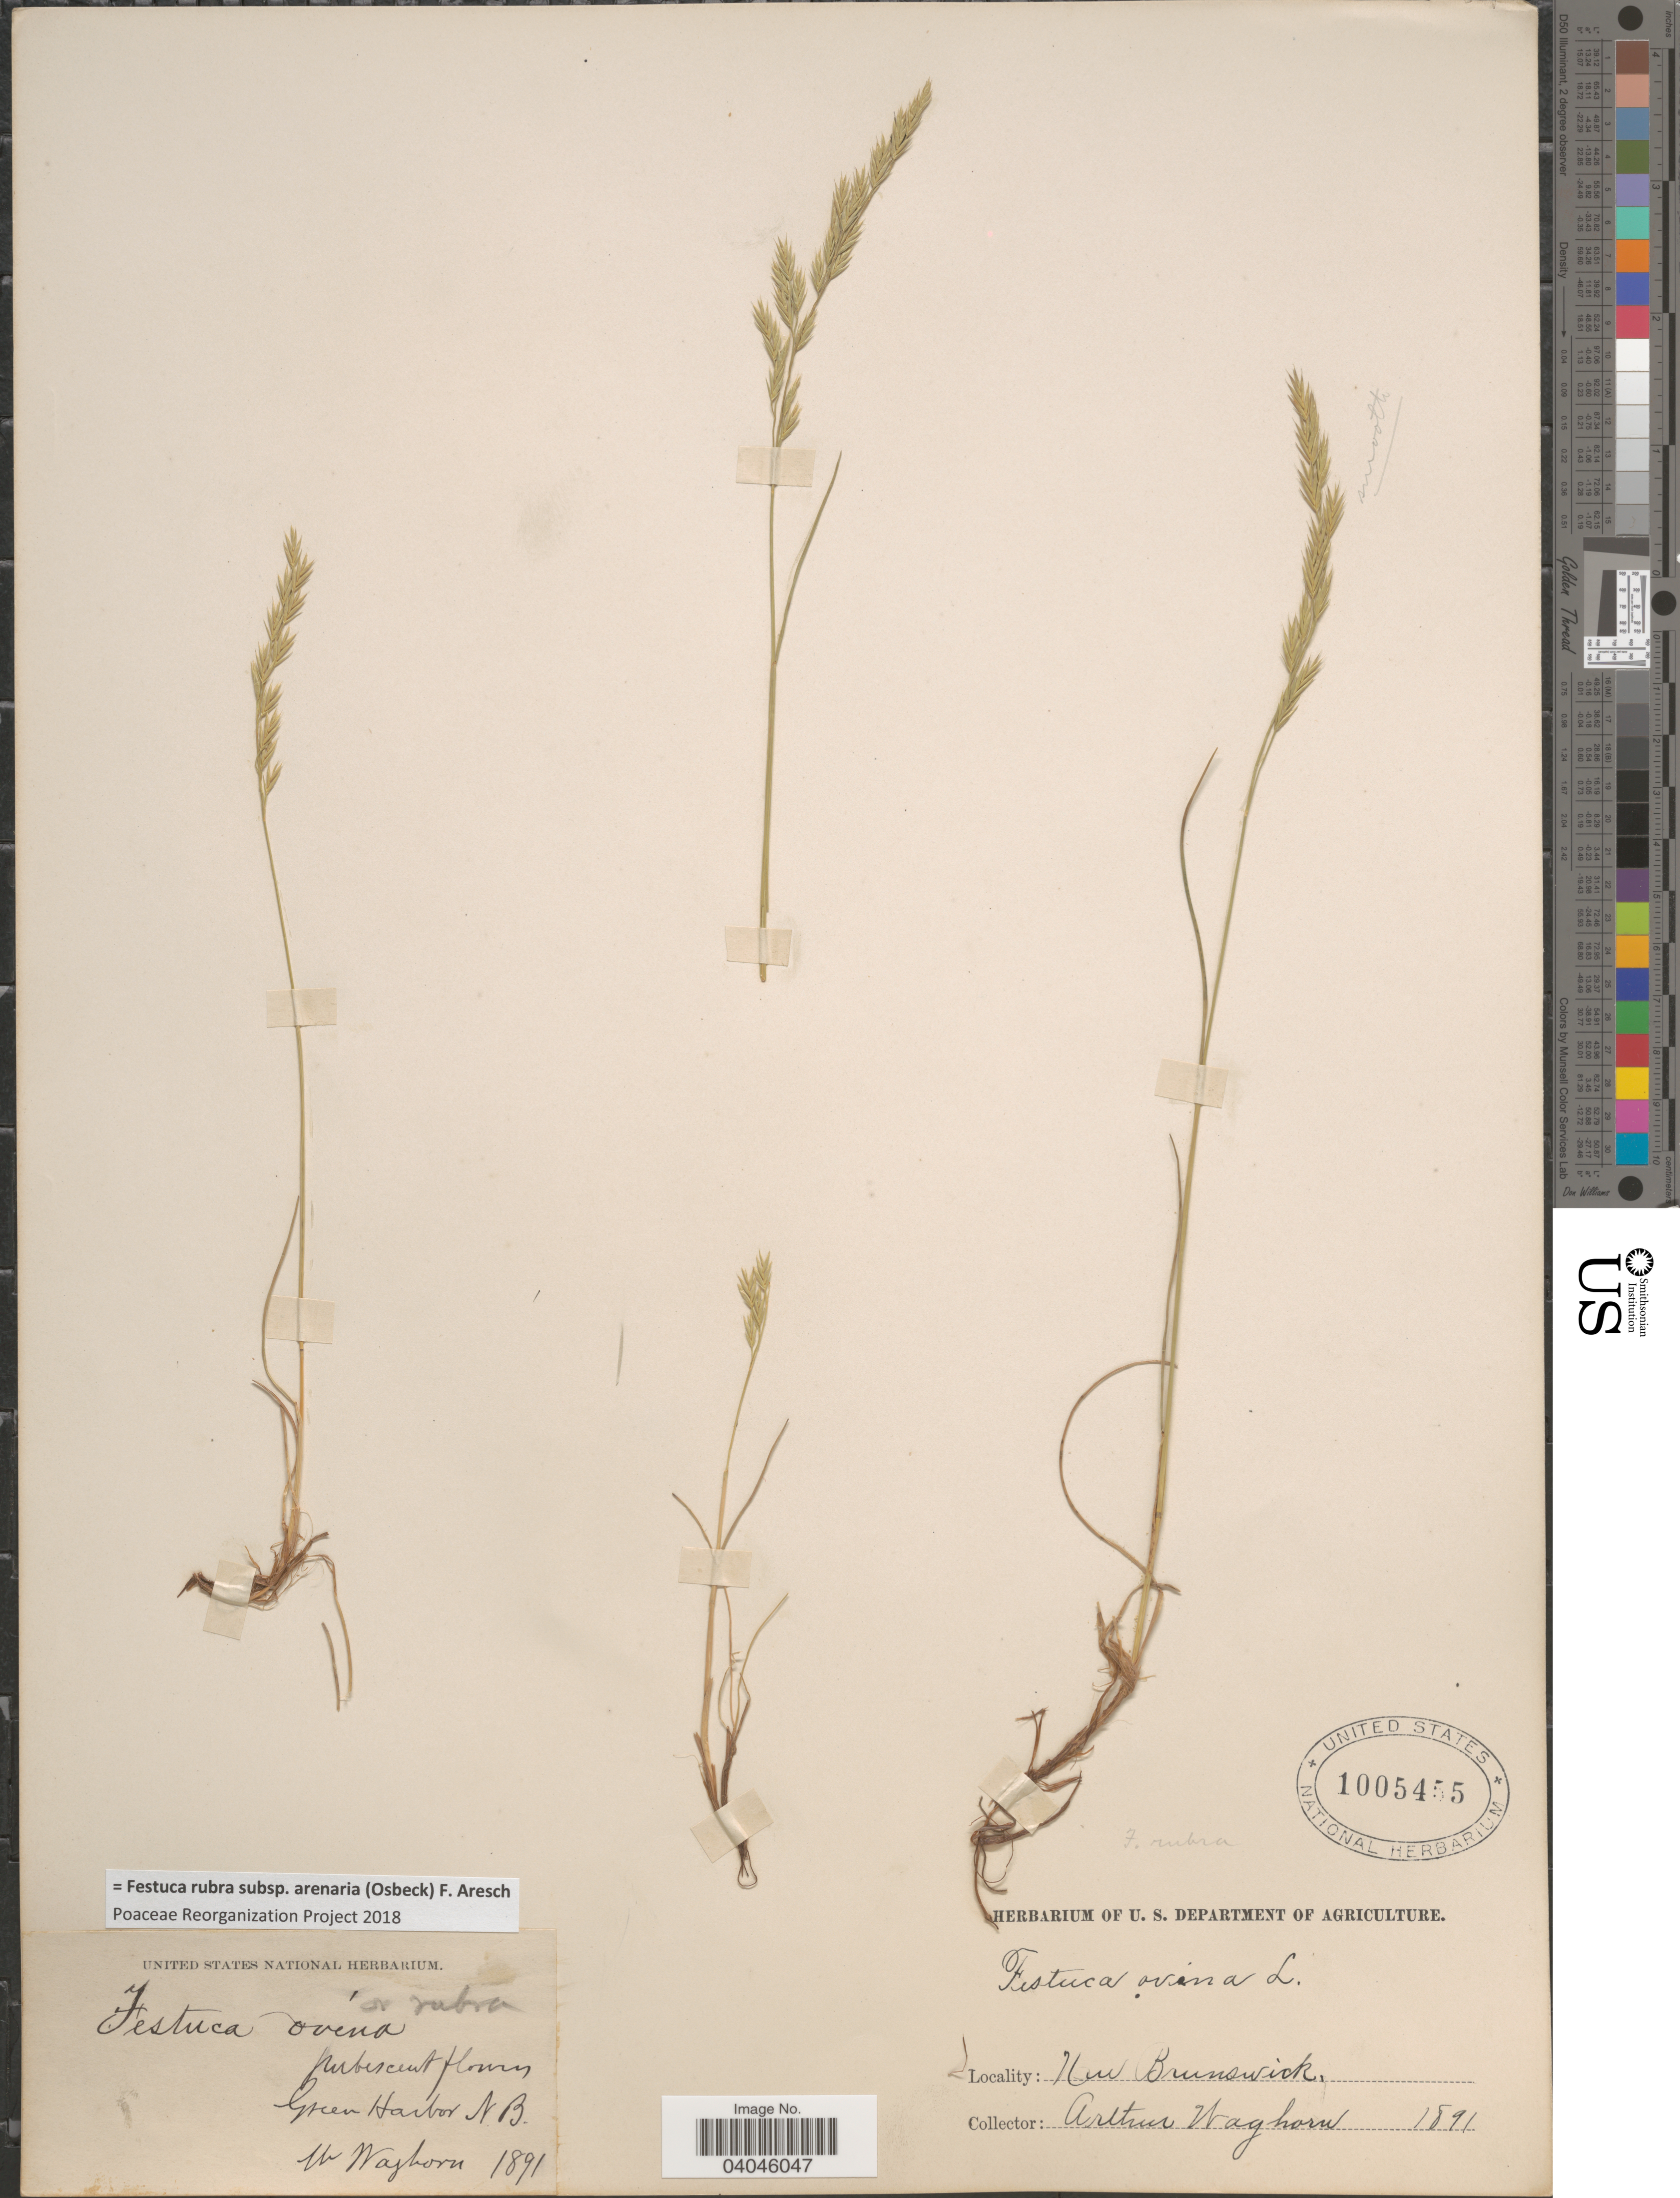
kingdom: Plantae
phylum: Tracheophyta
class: Liliopsida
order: Poales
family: Poaceae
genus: Festuca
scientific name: Festuca rubra subsp. arenaria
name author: (Osbeck) F. Aresch.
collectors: A. Waghorne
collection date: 1891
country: Canada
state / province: New Brunswick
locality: Green Harbor.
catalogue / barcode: US 1005455